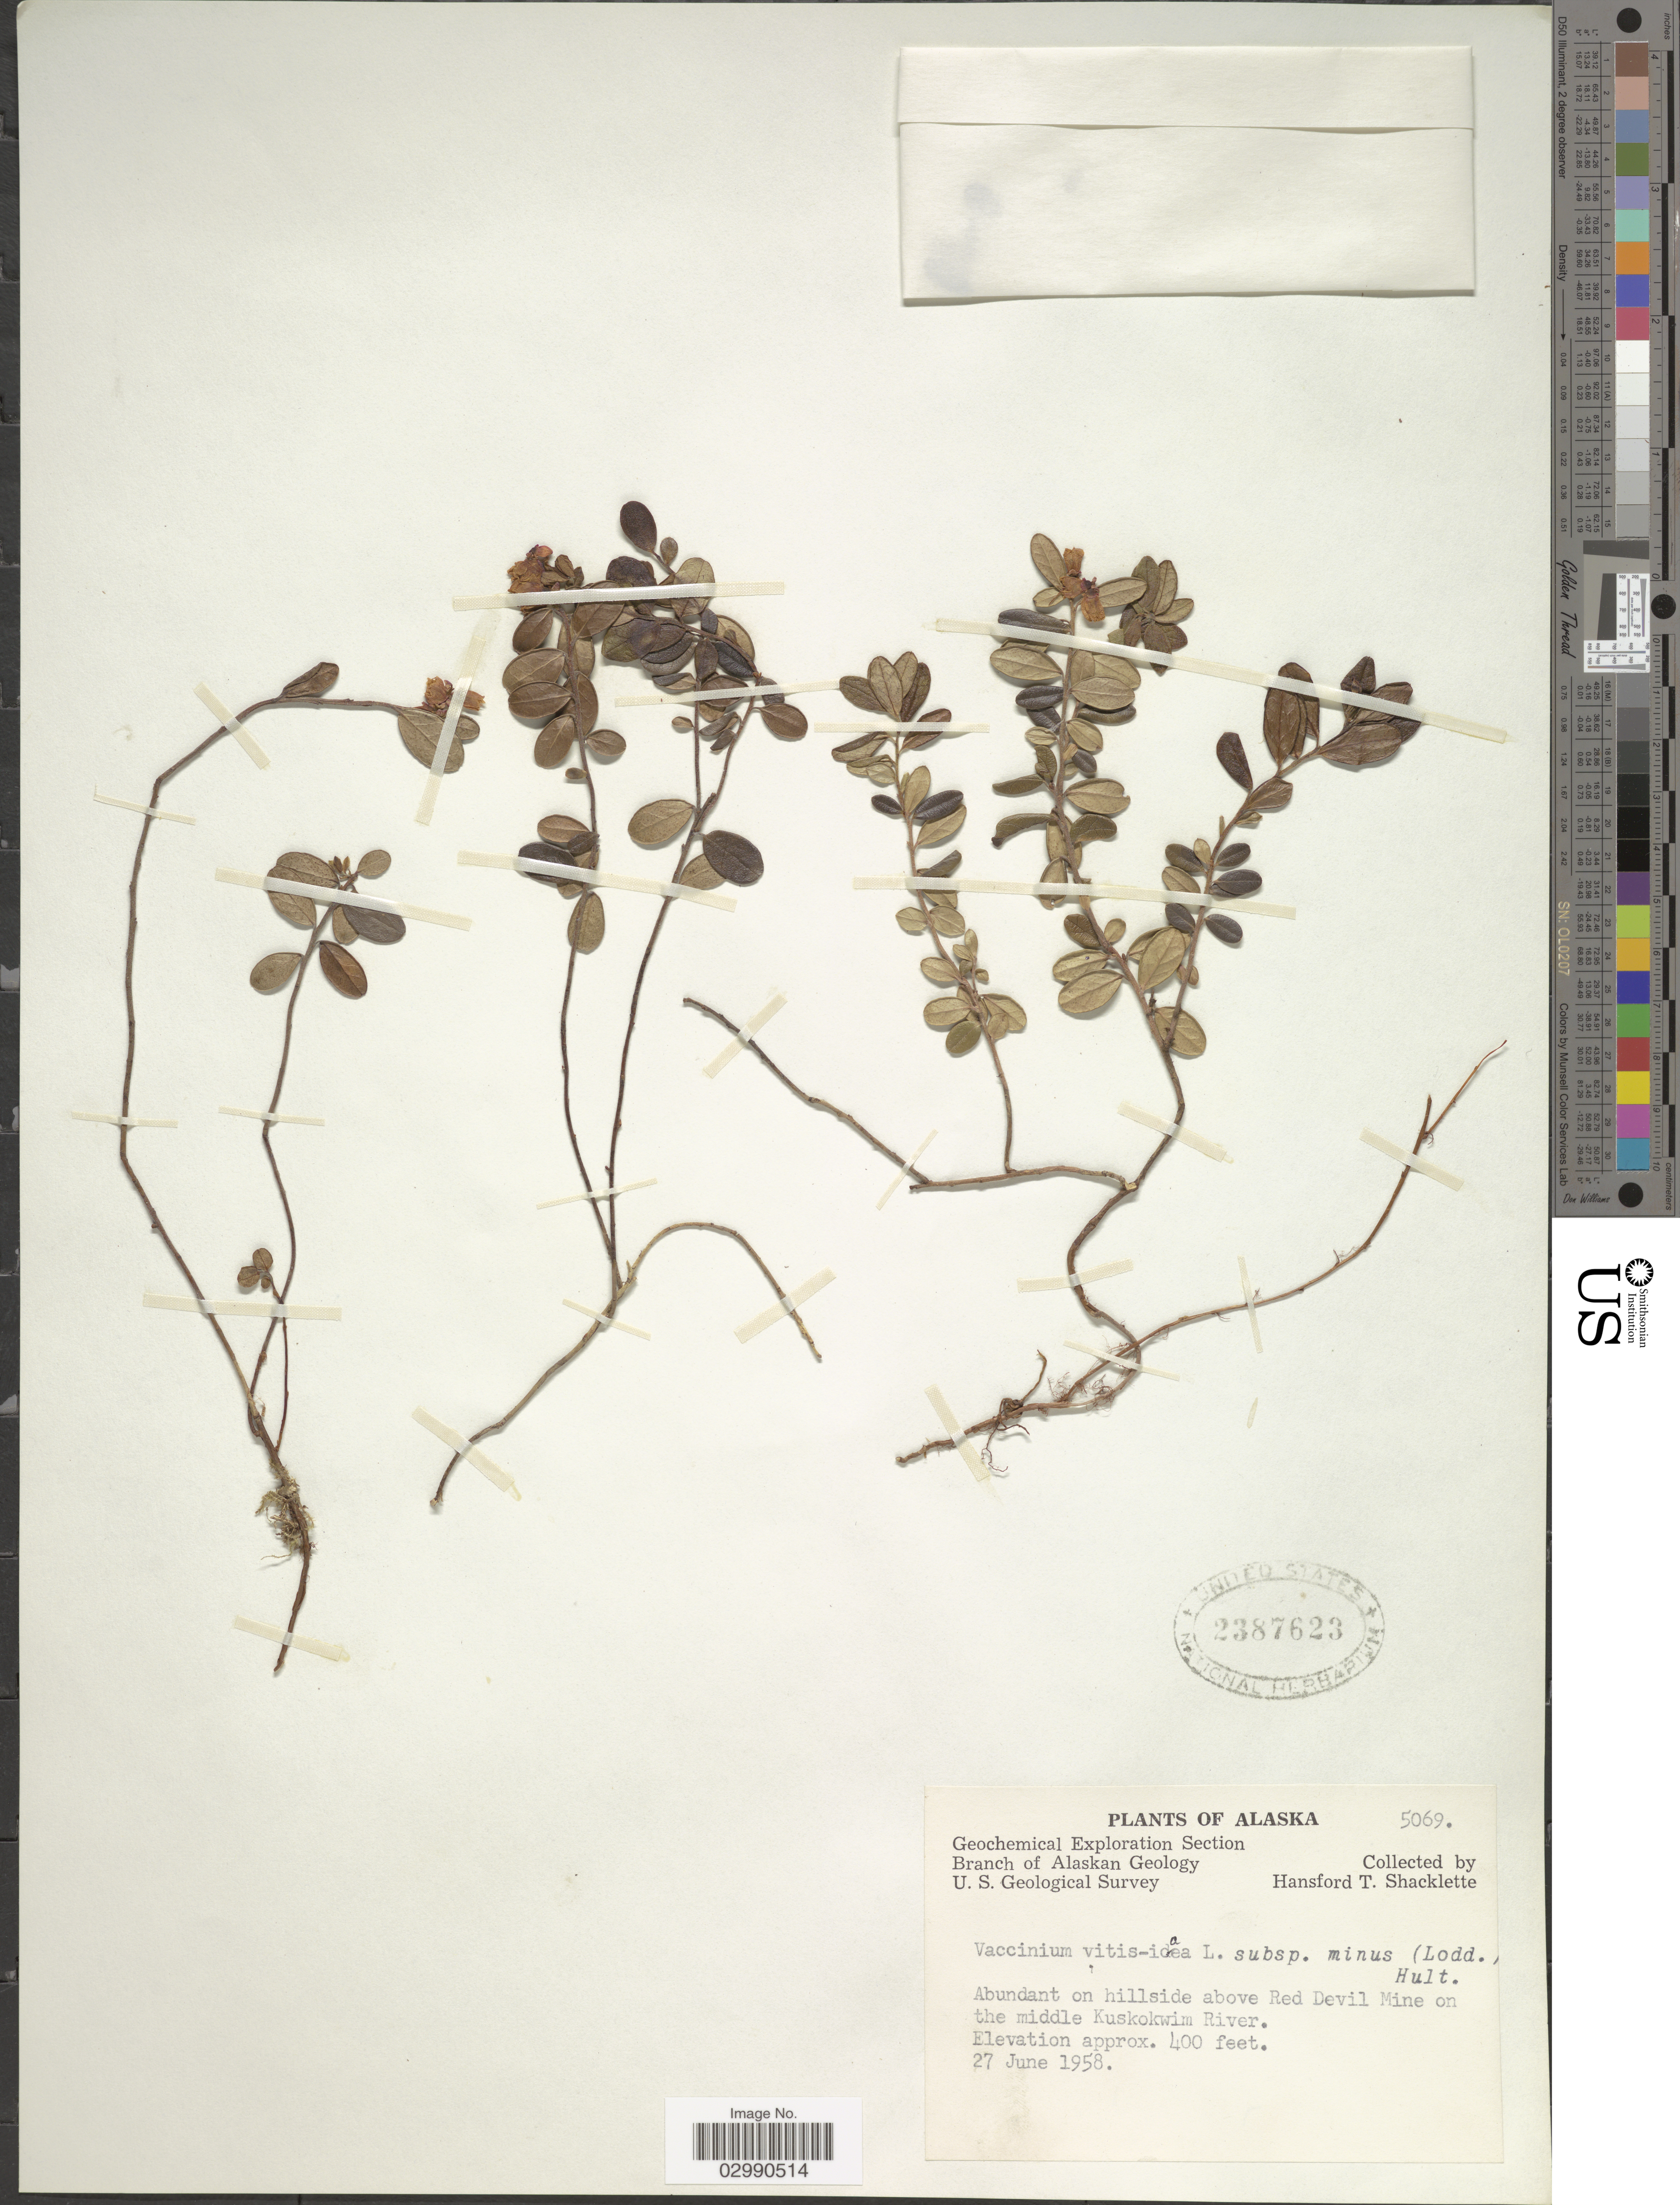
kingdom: Plantae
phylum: Tracheophyta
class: Magnoliopsida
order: Ericales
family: Ericaceae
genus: Vaccinium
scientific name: Vaccinium vitis-idaea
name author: L.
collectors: H. Shacklette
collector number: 5069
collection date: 1958-06-27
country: United States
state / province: Alaska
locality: Above Red Devil Mine on the middle Kuskokwim River.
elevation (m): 122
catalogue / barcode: US 2387623